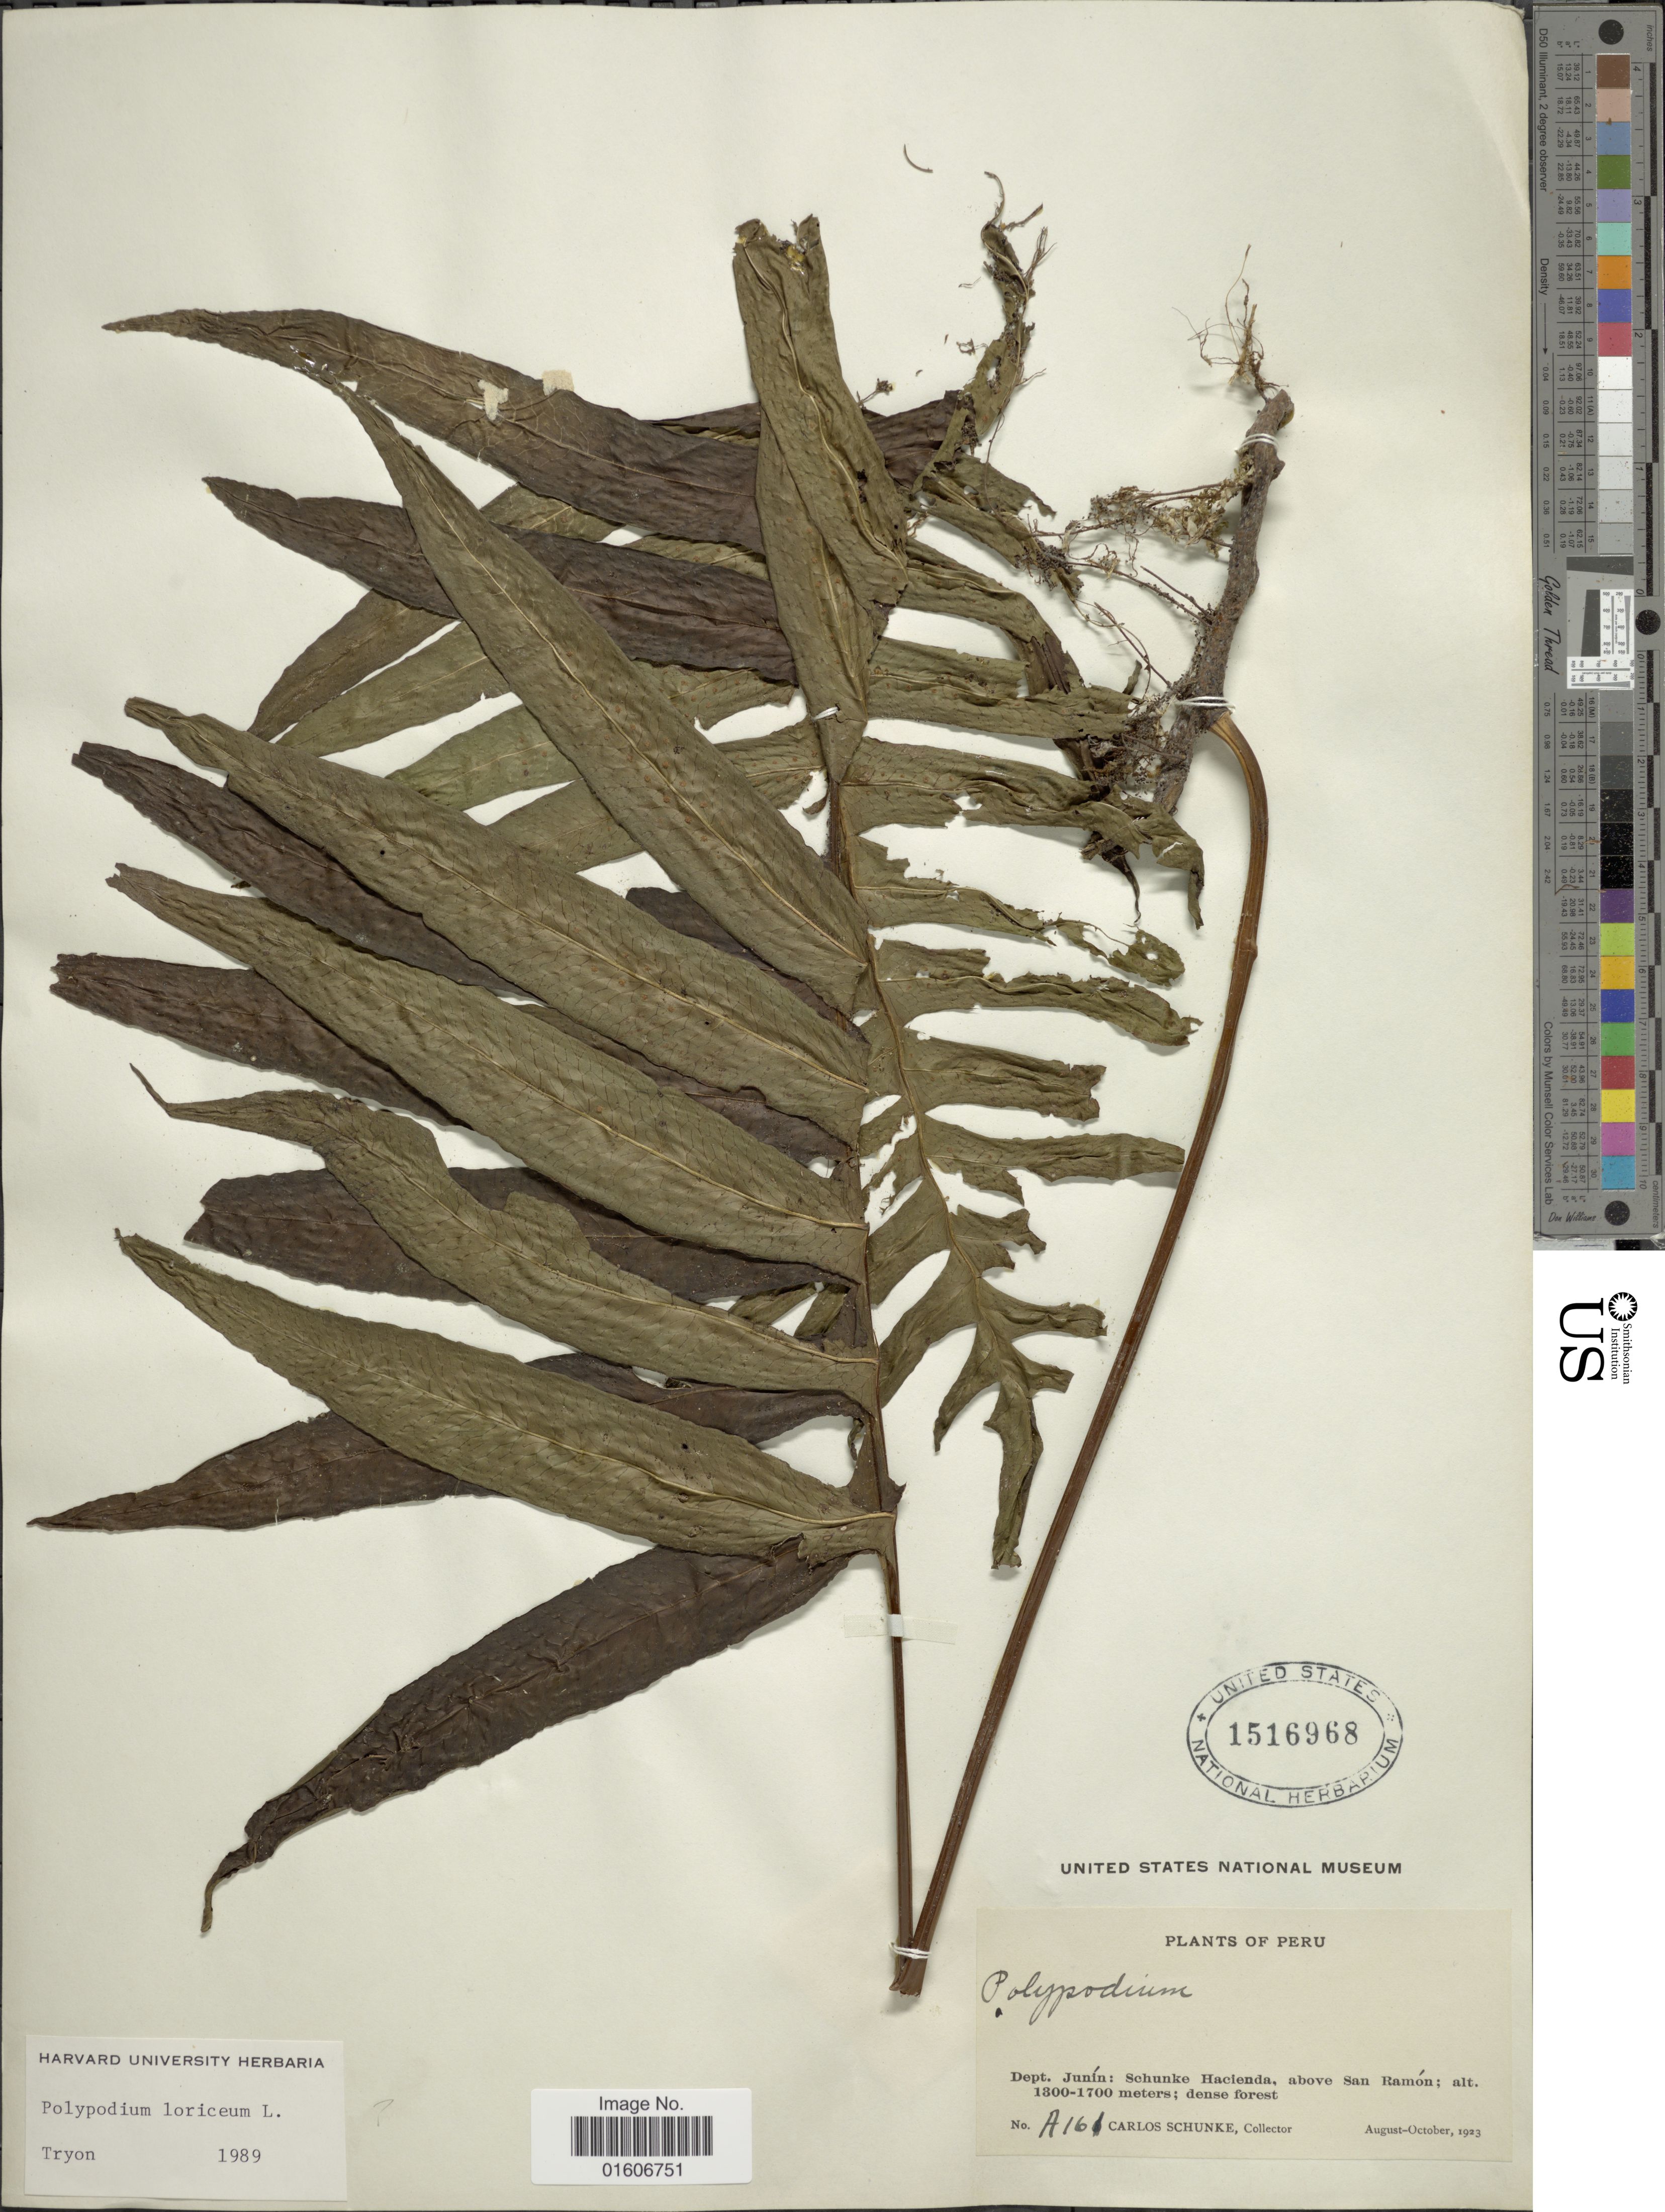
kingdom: Plantae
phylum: Tracheophyta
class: Polypodiopsida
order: Polypodiales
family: Polypodiaceae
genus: Serpocaulon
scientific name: Serpocaulon loriceum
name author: (L.) A.R. Sm.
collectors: C. Schunke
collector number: A161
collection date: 1923-08/1923-10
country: Peru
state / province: Junín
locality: Dept. Junín: Schunke Hacienda, above San Ramón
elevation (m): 1300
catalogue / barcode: US 1516968